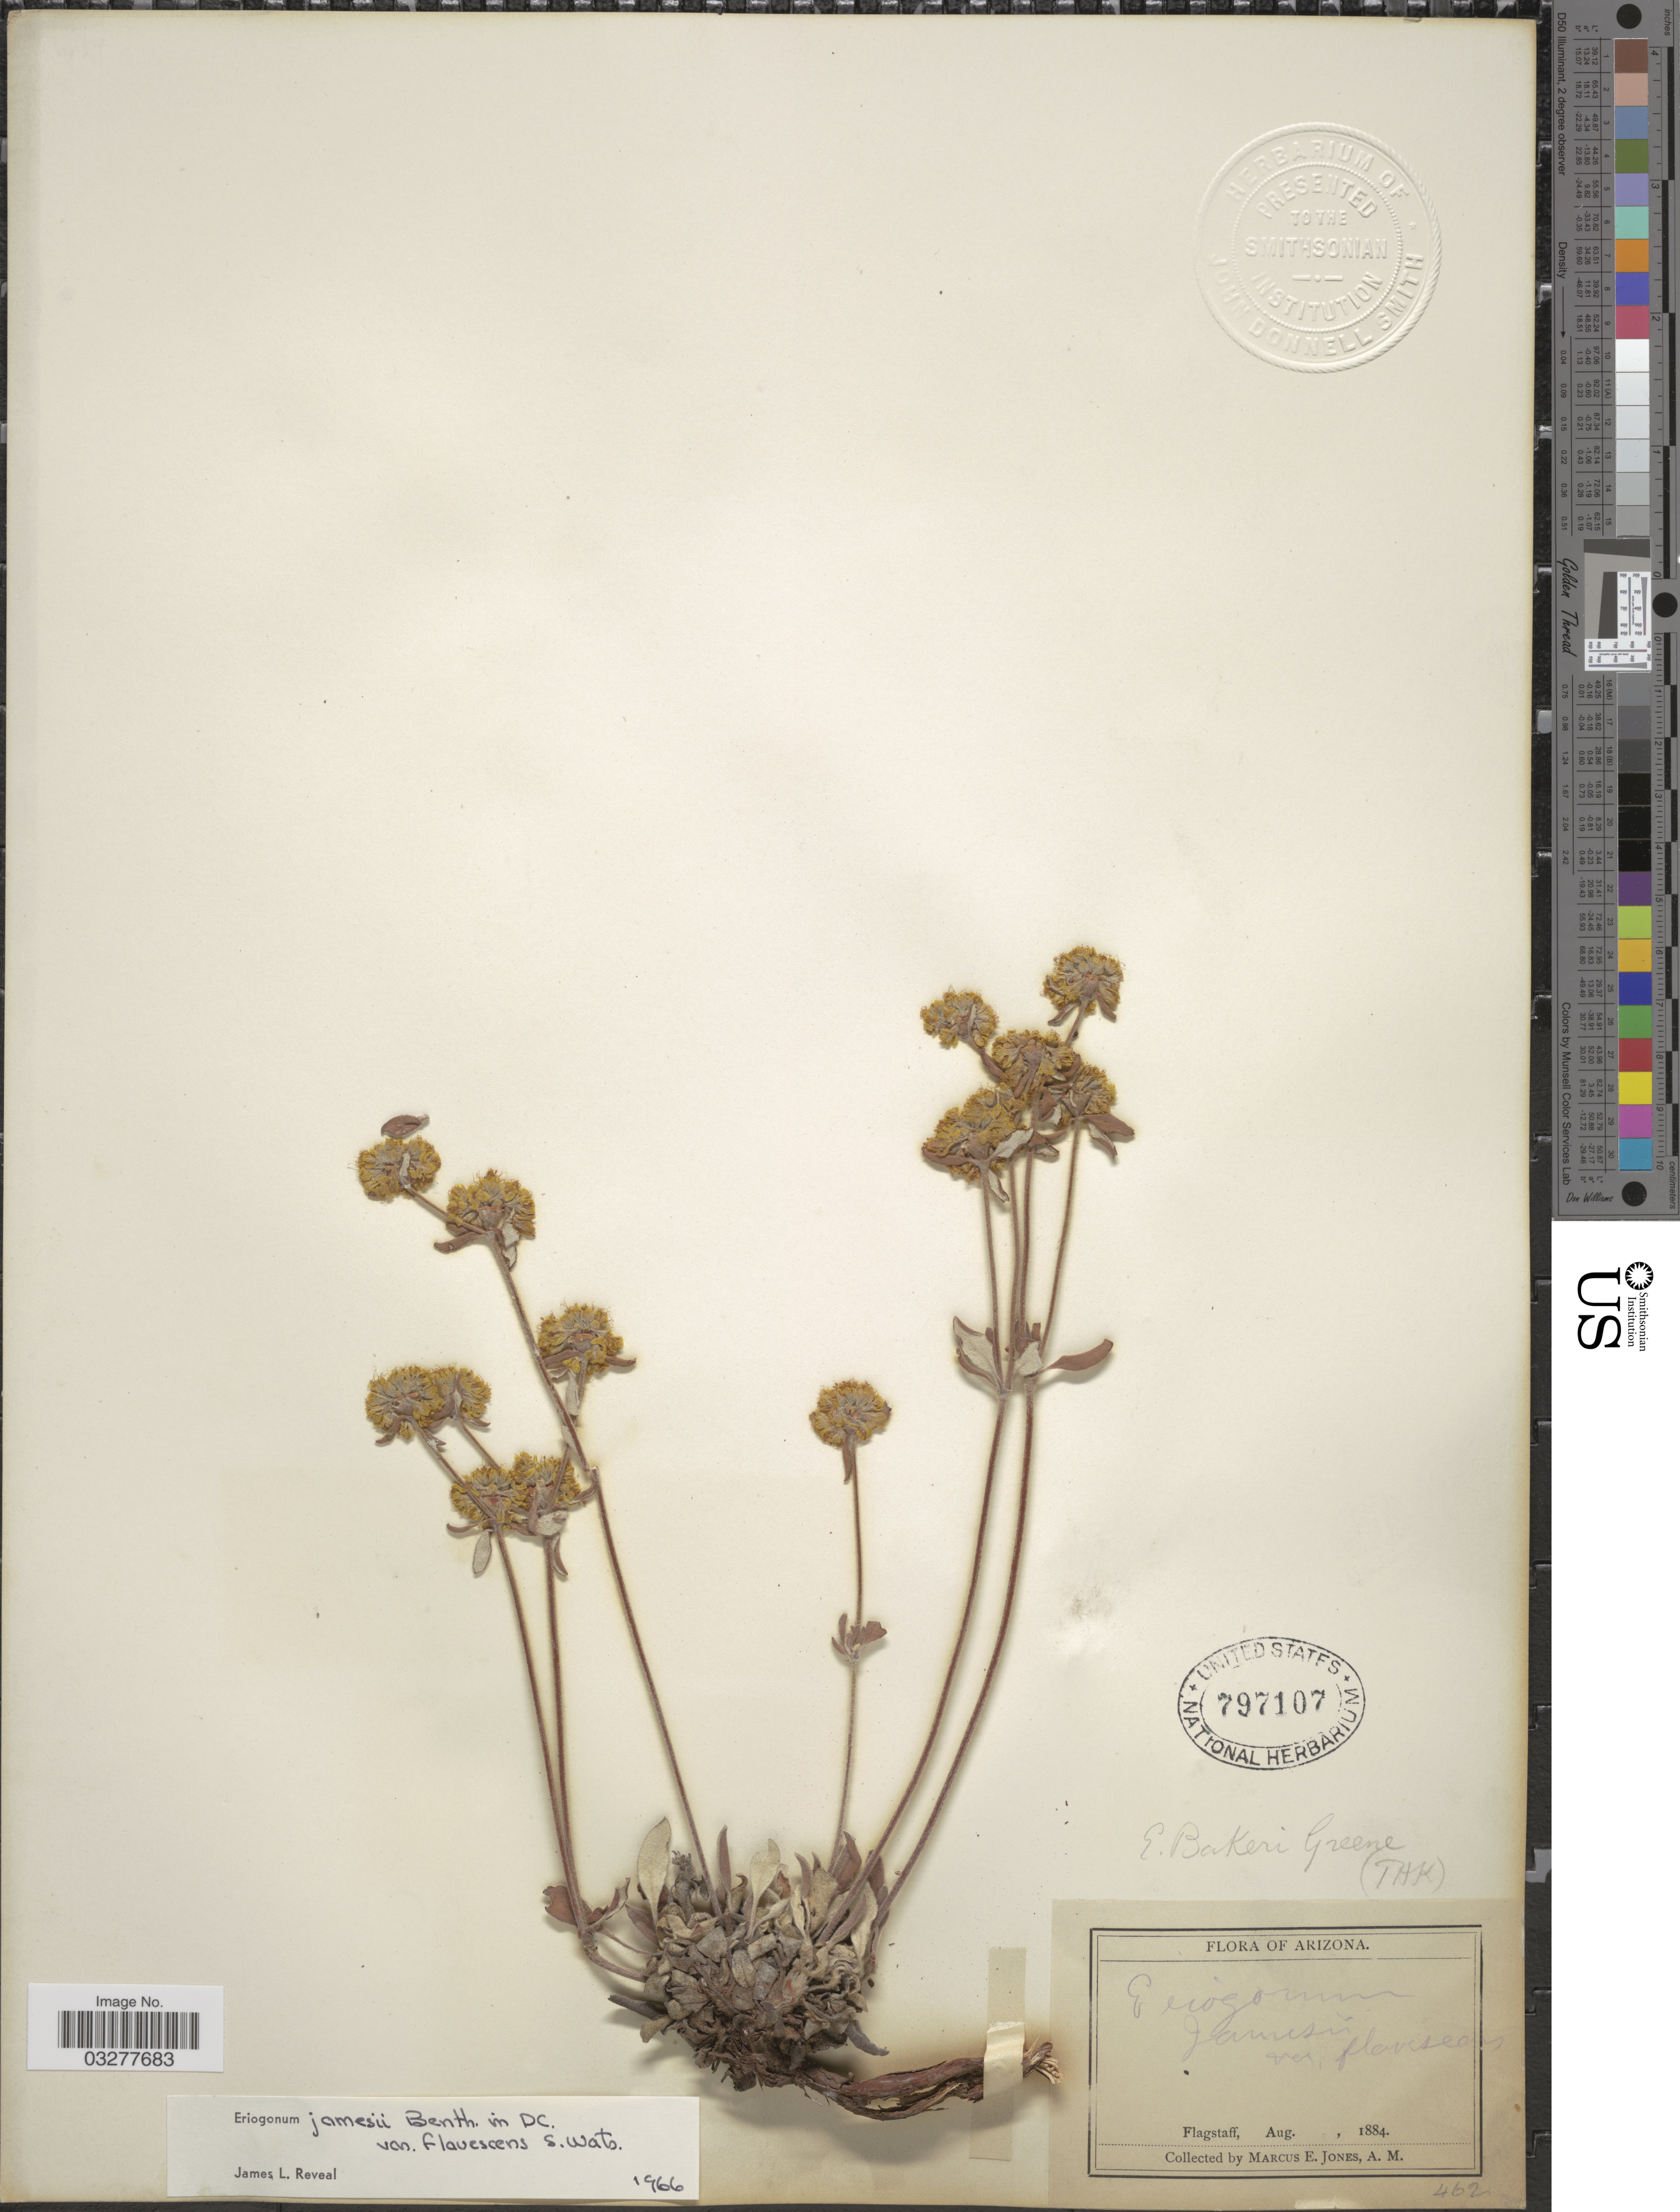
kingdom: Plantae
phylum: Tracheophyta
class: Magnoliopsida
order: Caryophyllales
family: Polygonaceae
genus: Eriogonum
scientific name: Eriogonum jamesii var. flavescens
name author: S. Watson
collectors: M. E. Jones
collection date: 1884-08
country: United States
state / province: Arizona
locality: Flagstaff.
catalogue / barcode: US 797107